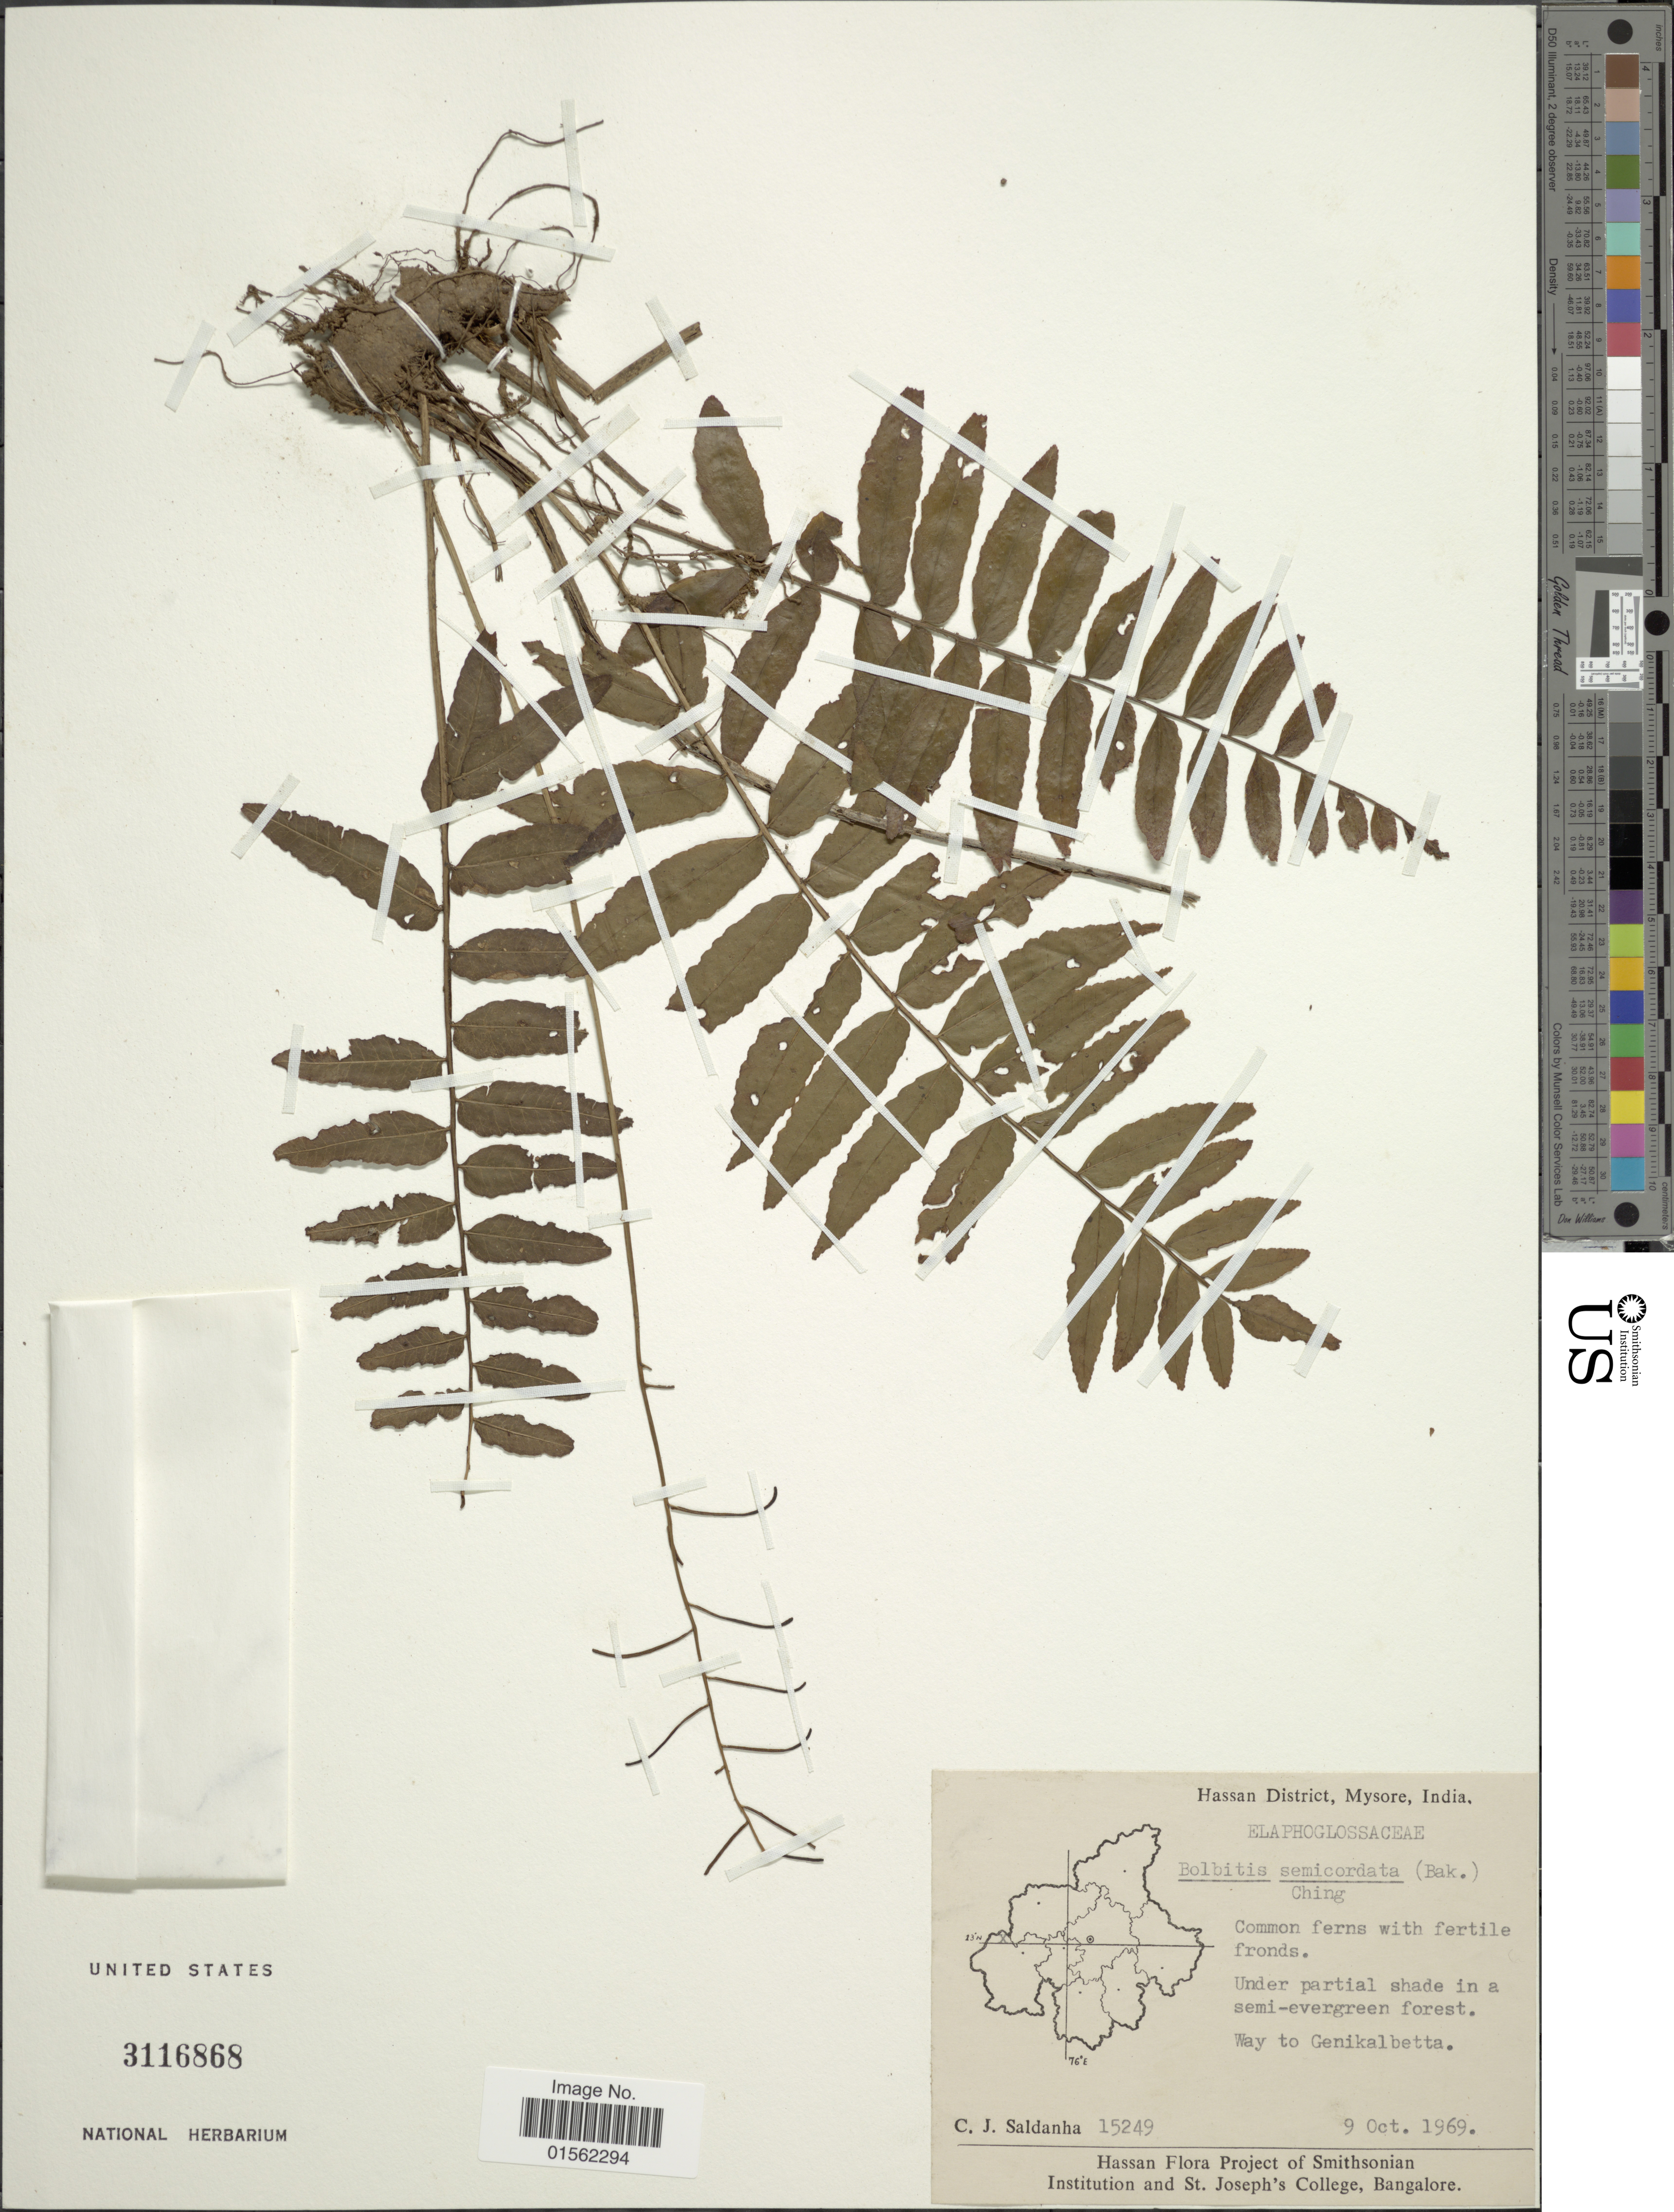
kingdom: Plantae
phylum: Tracheophyta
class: Polypodiopsida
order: Polypodiales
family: Dryopteridaceae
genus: Bolbitis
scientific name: Bolbitis semicordata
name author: (Baker) Ching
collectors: C. J. Saldanha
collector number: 15249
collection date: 1969-10-09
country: India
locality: Hassan District, Mysore, under partial shade in a semi-evergreen forest, way to Genikalbetta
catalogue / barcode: US 3116868